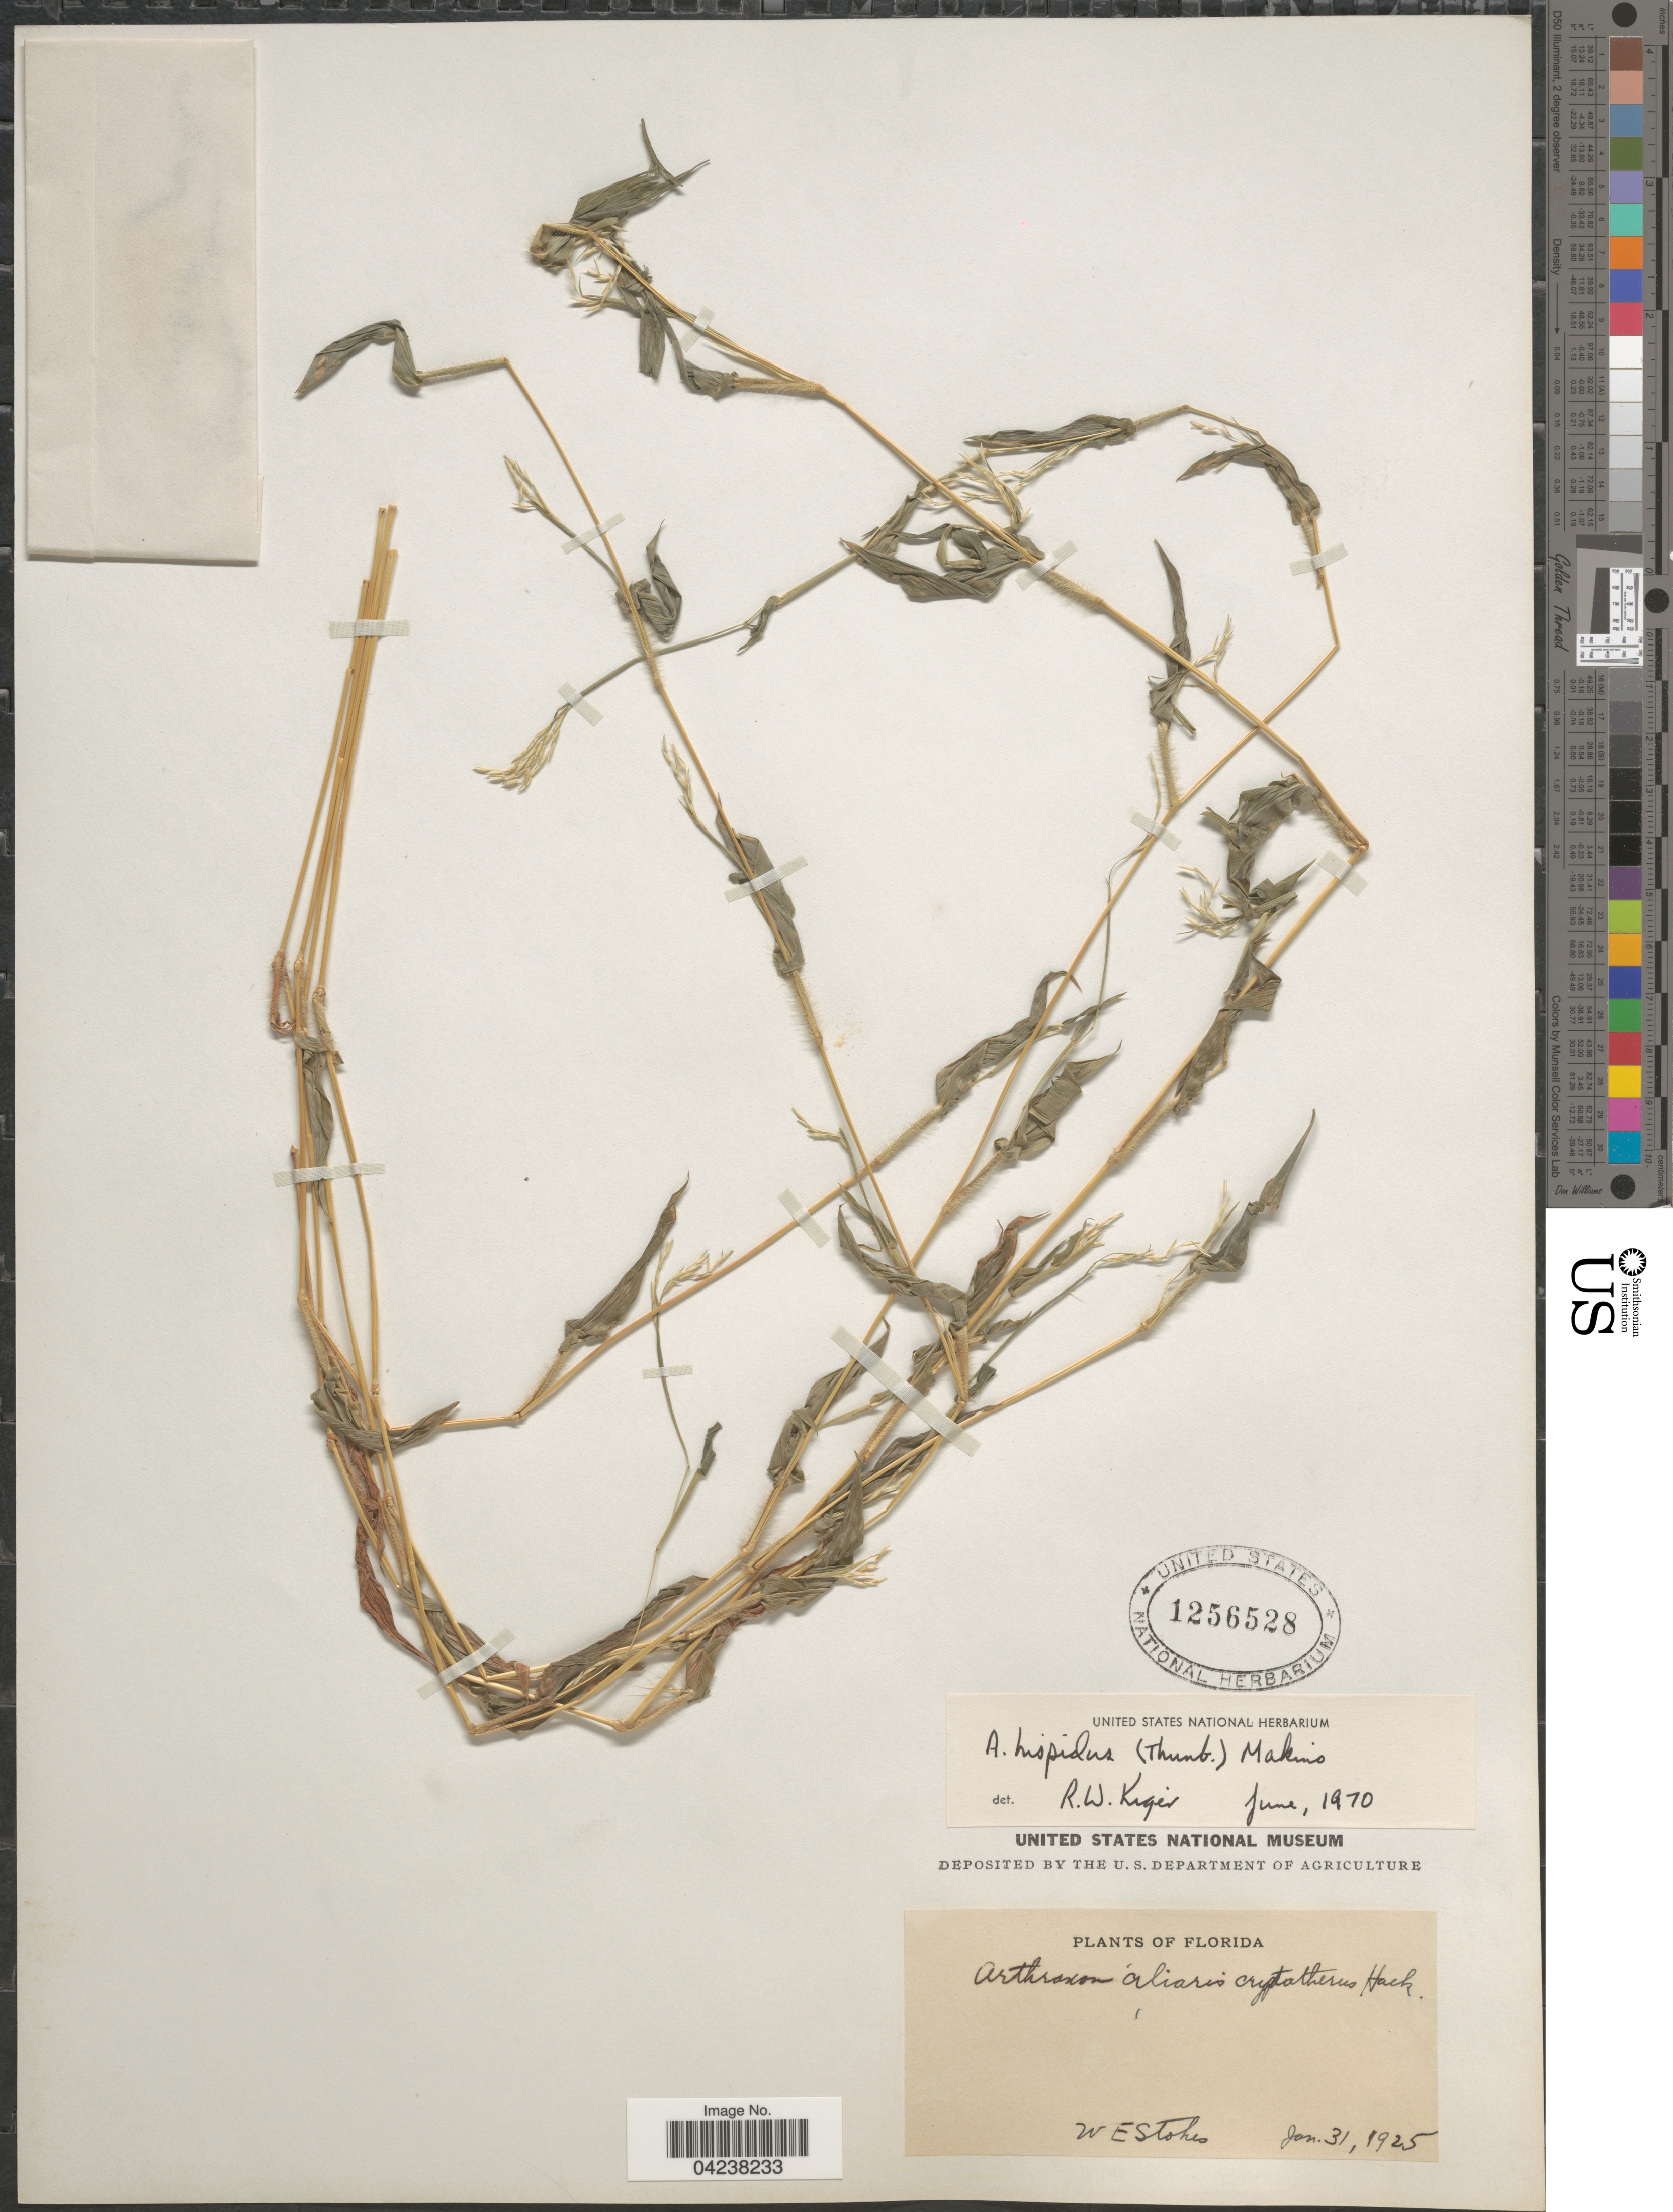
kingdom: Plantae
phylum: Tracheophyta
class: Liliopsida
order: Poales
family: Poaceae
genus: Arthraxon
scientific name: Arthraxon hispidus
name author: (Thunb.) Makino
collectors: W. Stokes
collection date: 1925-01-31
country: United States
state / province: Florida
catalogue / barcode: US 1256528